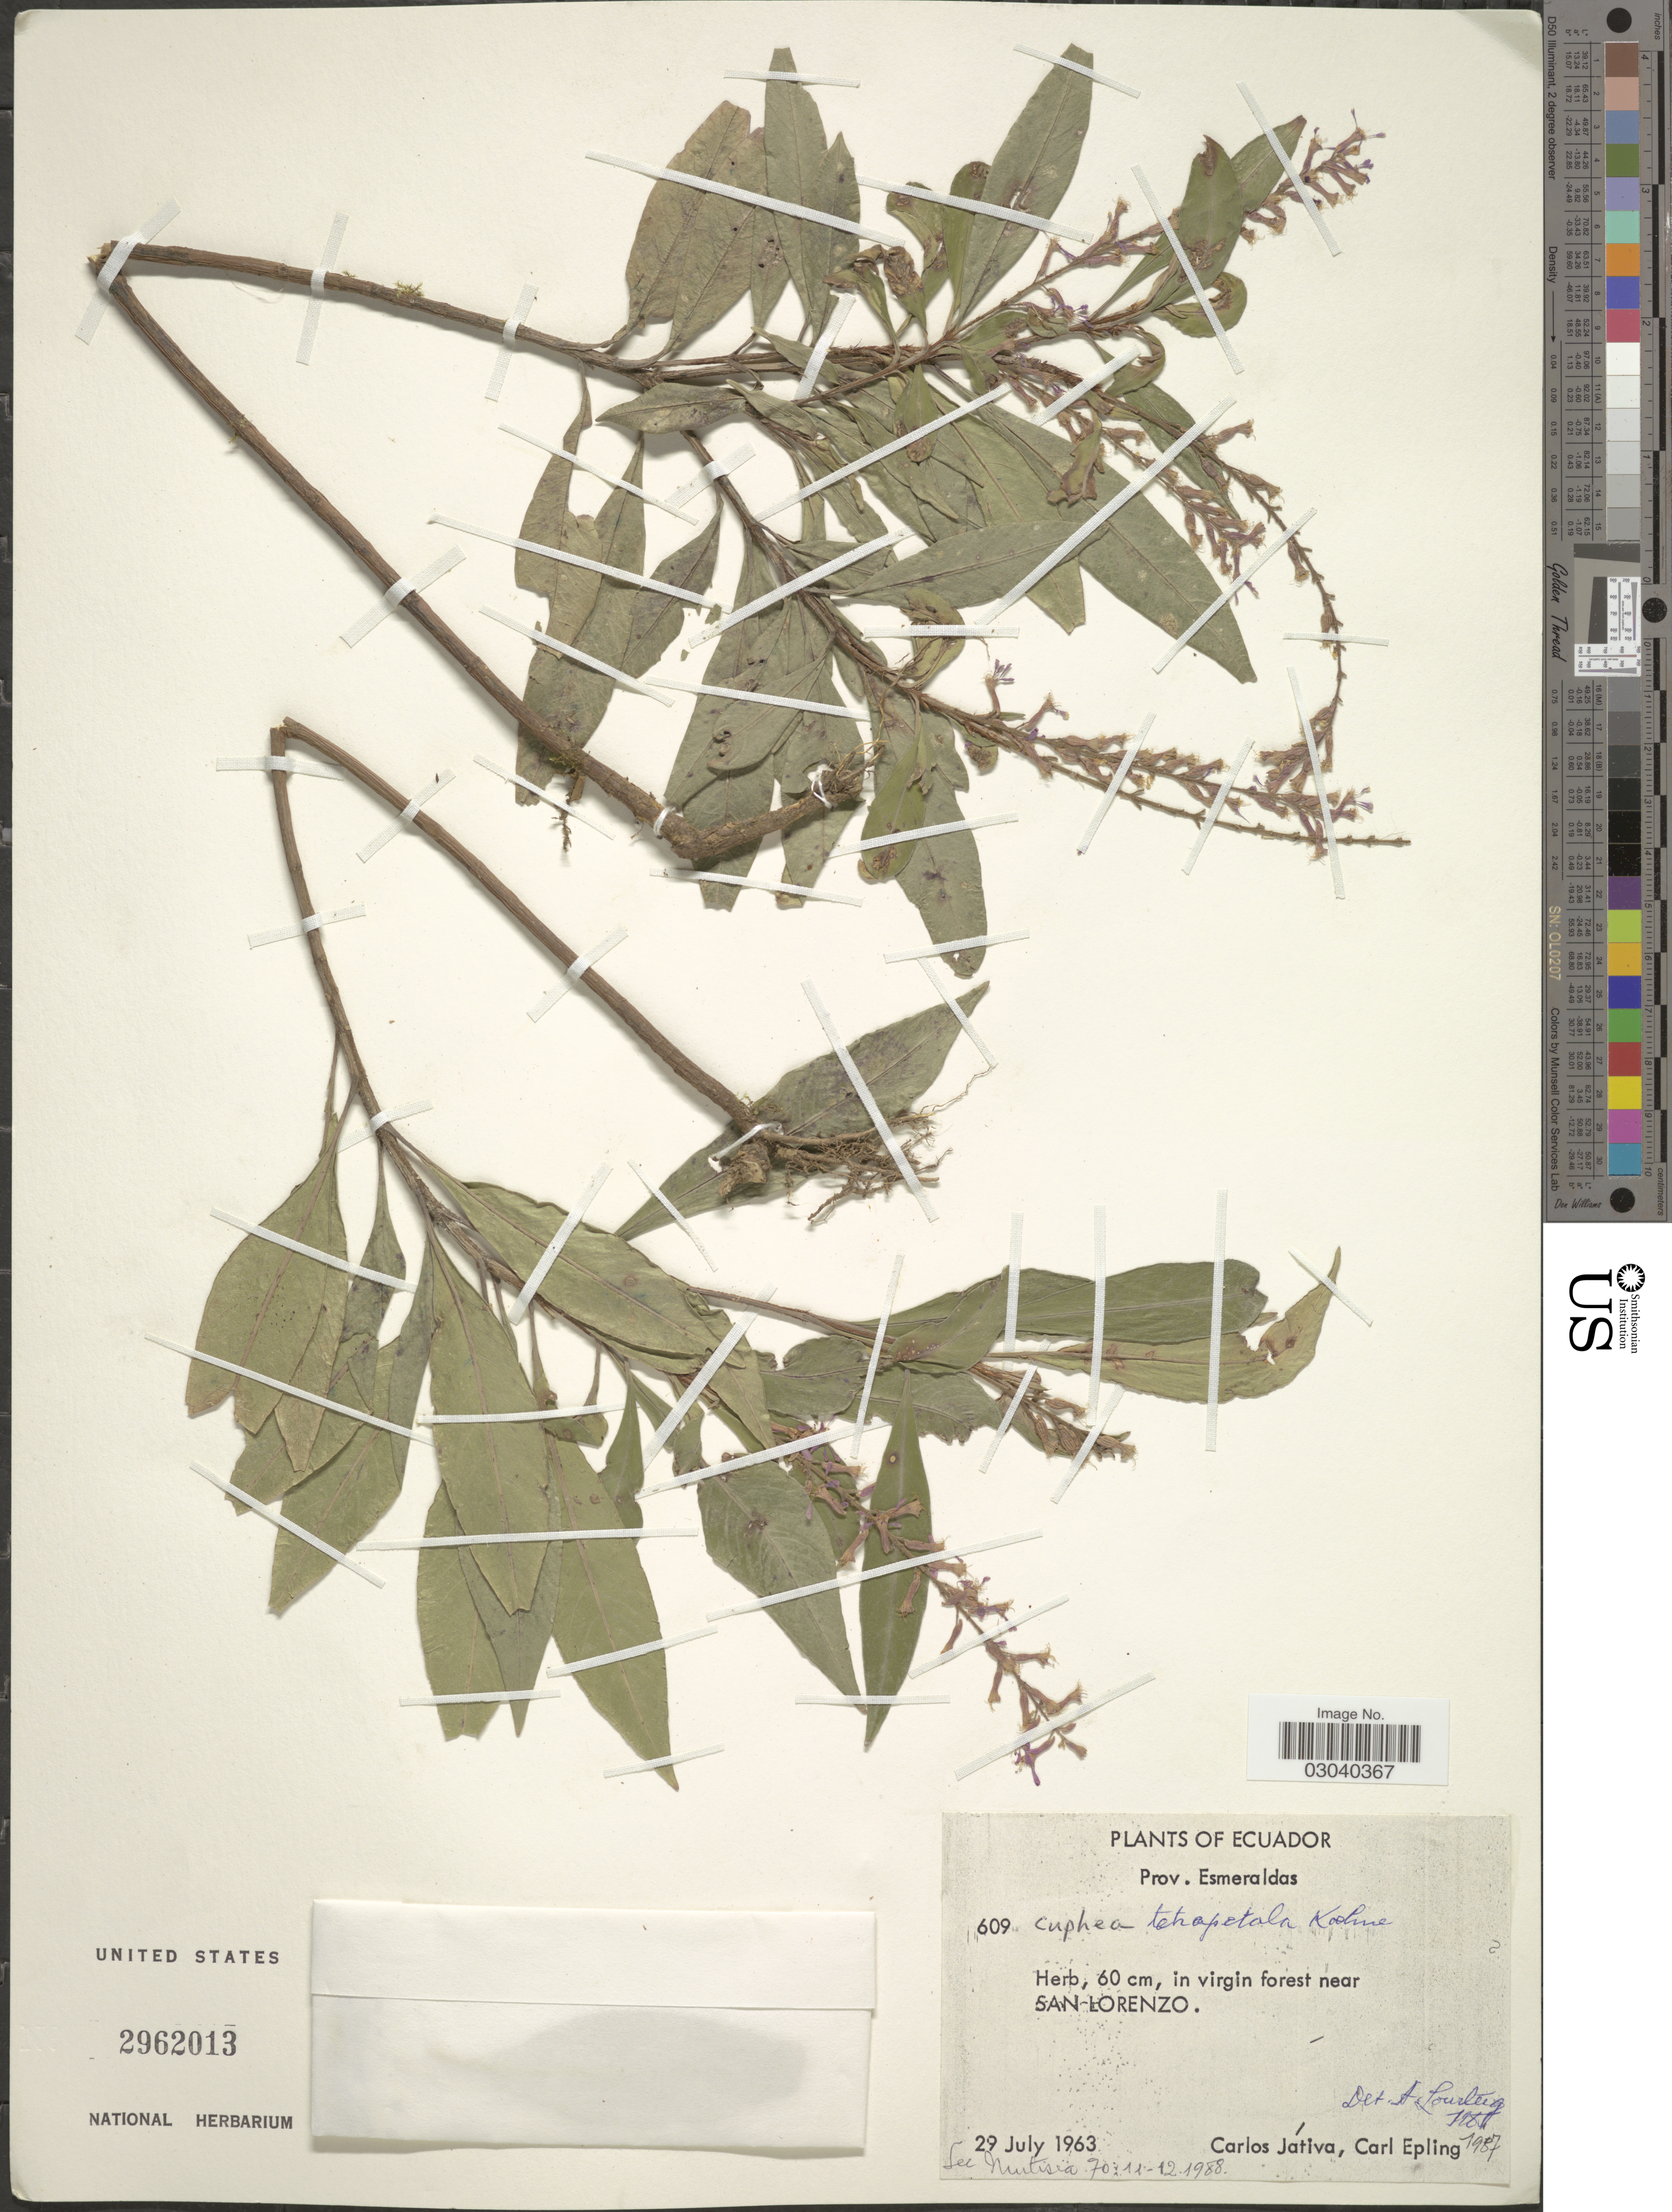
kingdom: Plantae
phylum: Tracheophyta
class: Magnoliopsida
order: Myrtales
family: Lythraceae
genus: Cuphea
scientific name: Cuphea tetrapetala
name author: Koehne in Mart.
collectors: C. D. Játiva & C. C. Epling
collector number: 609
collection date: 1963-07-29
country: Ecuador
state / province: Esmeraldas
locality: Near San Lorenzo.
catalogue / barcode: US 2962013